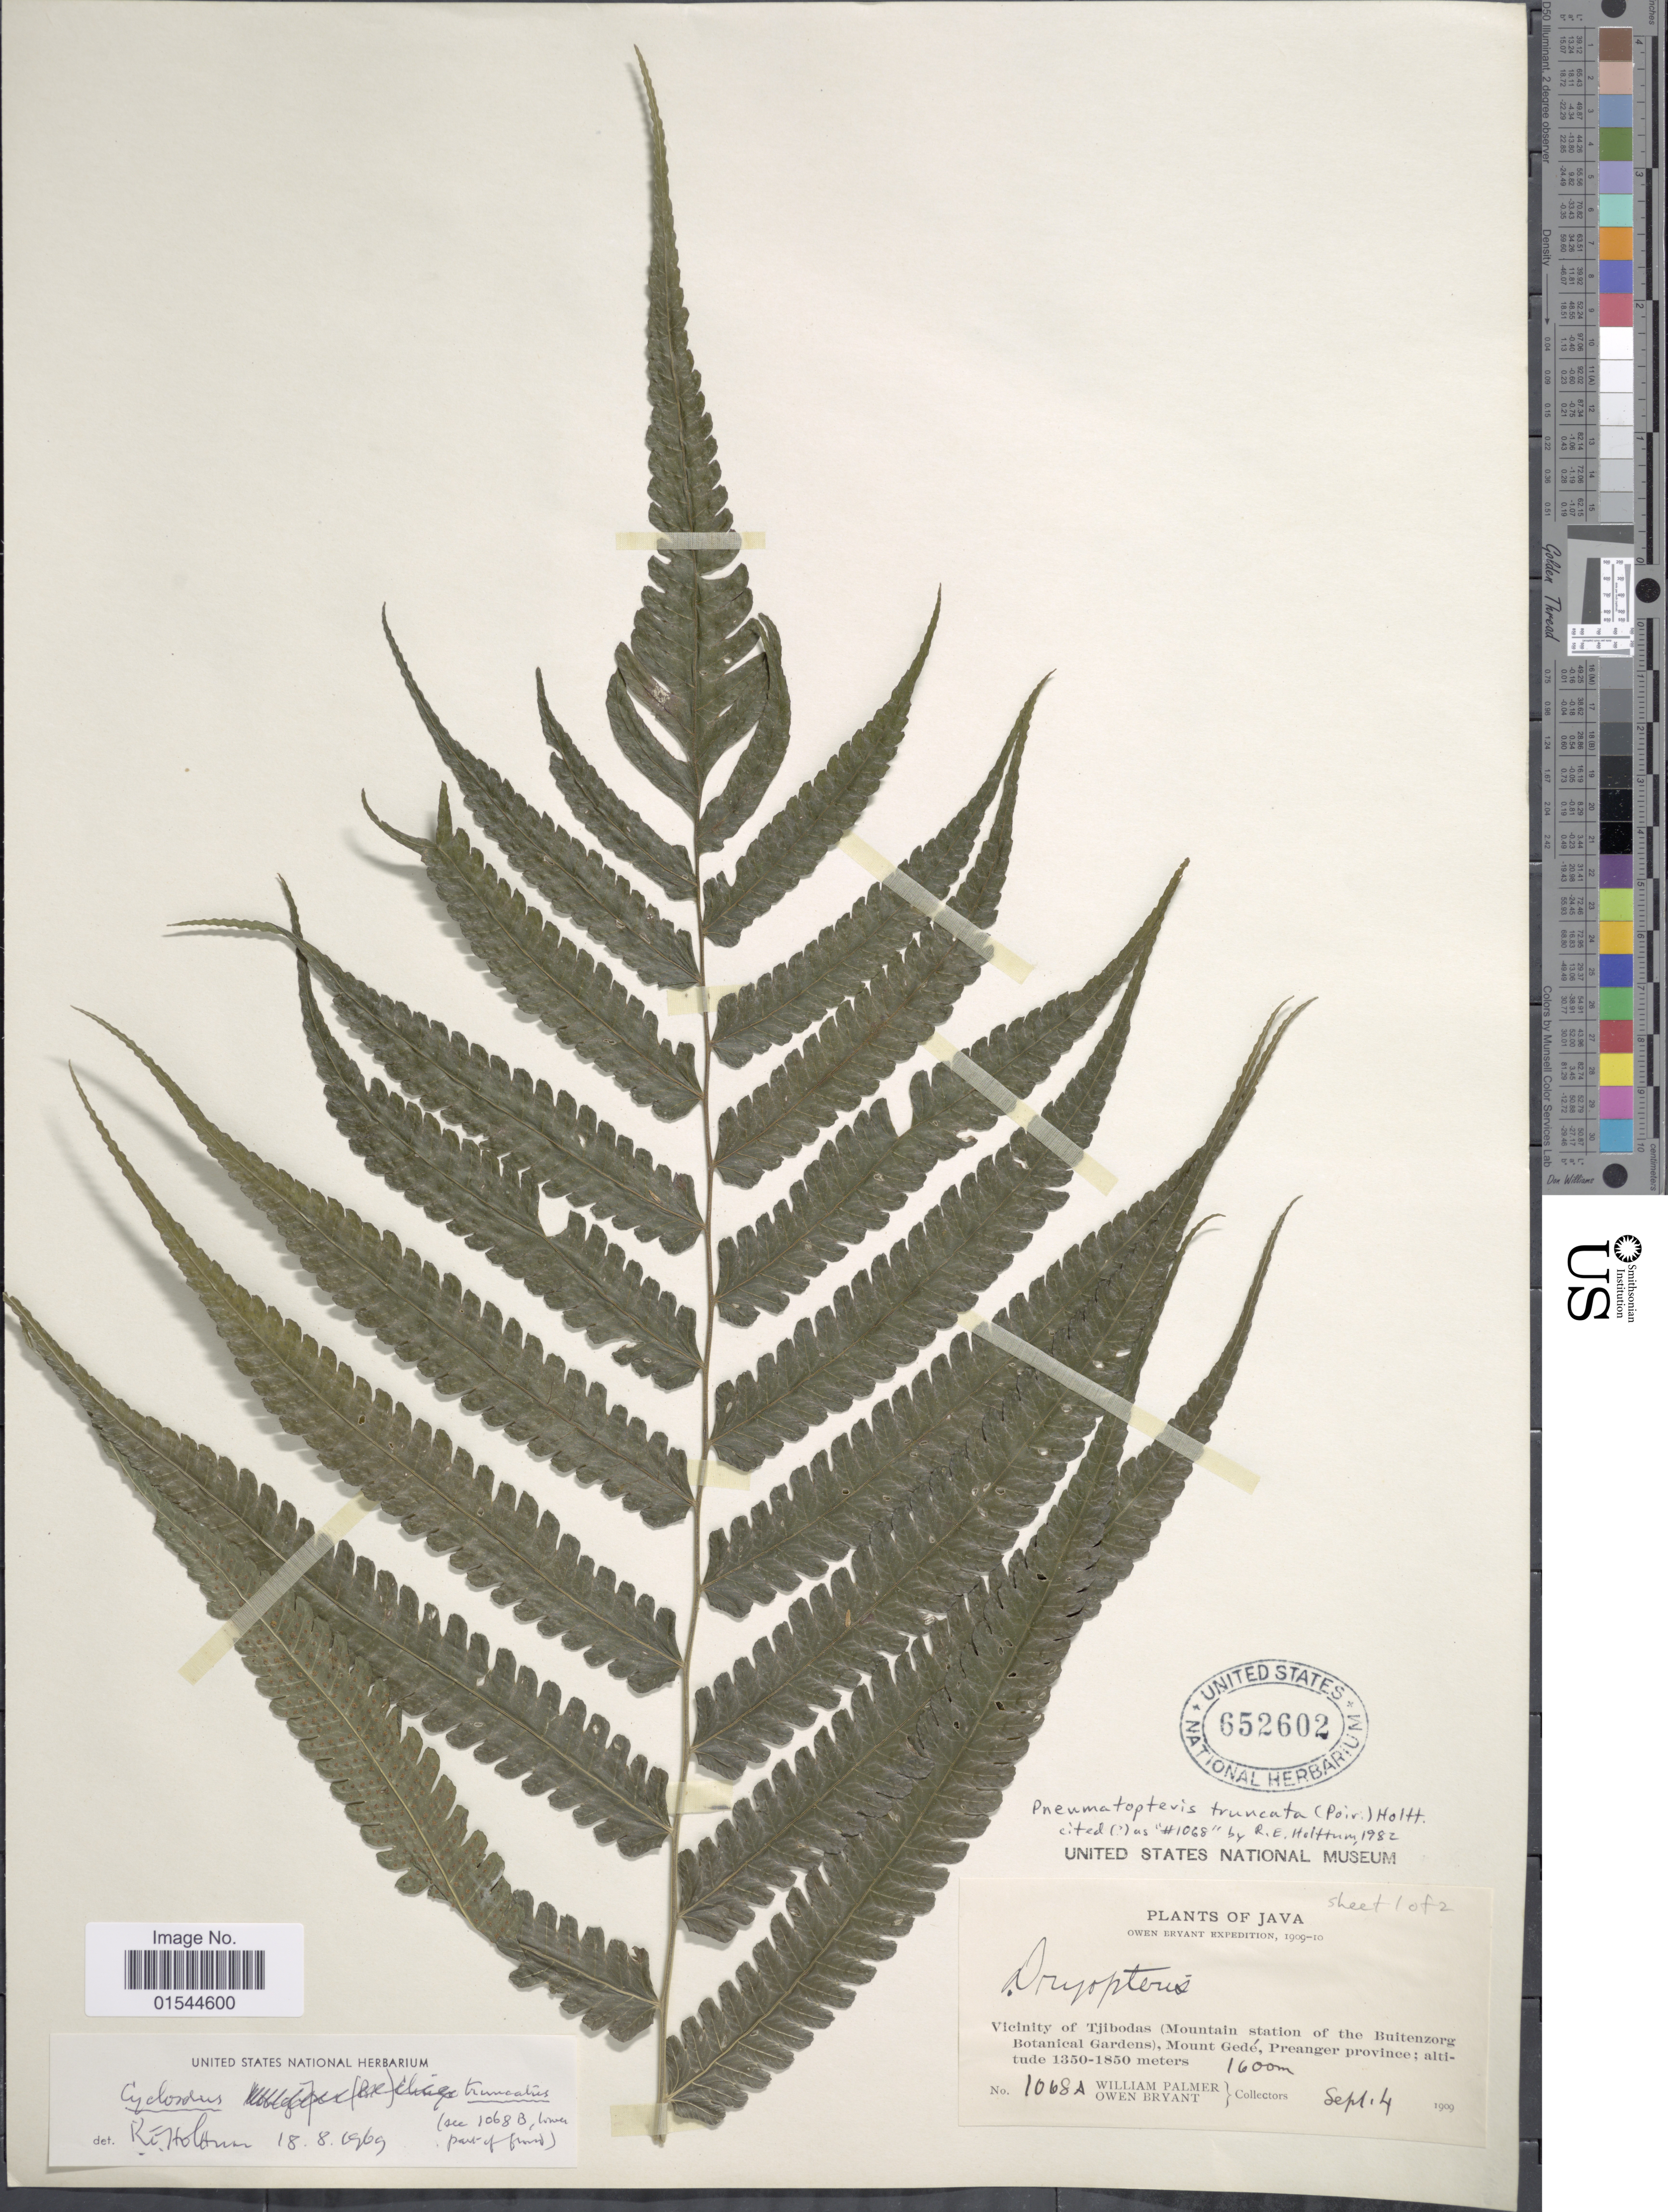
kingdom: Plantae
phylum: Tracheophyta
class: Polypodiopsida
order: Polypodiales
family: Thelypteridaceae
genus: Pneumatopteris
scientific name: Pneumatopteris truncata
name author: (Poir.) Holttum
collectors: W. Palmer & O. Bryant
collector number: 1068A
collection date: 1909-09-04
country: Indonesia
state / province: Java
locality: Vicinity of Tjibodas (Mountain station of the Buitenzorg Botanical Gardens), Mount Gede, Preanger province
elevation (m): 1600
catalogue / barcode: US 652602